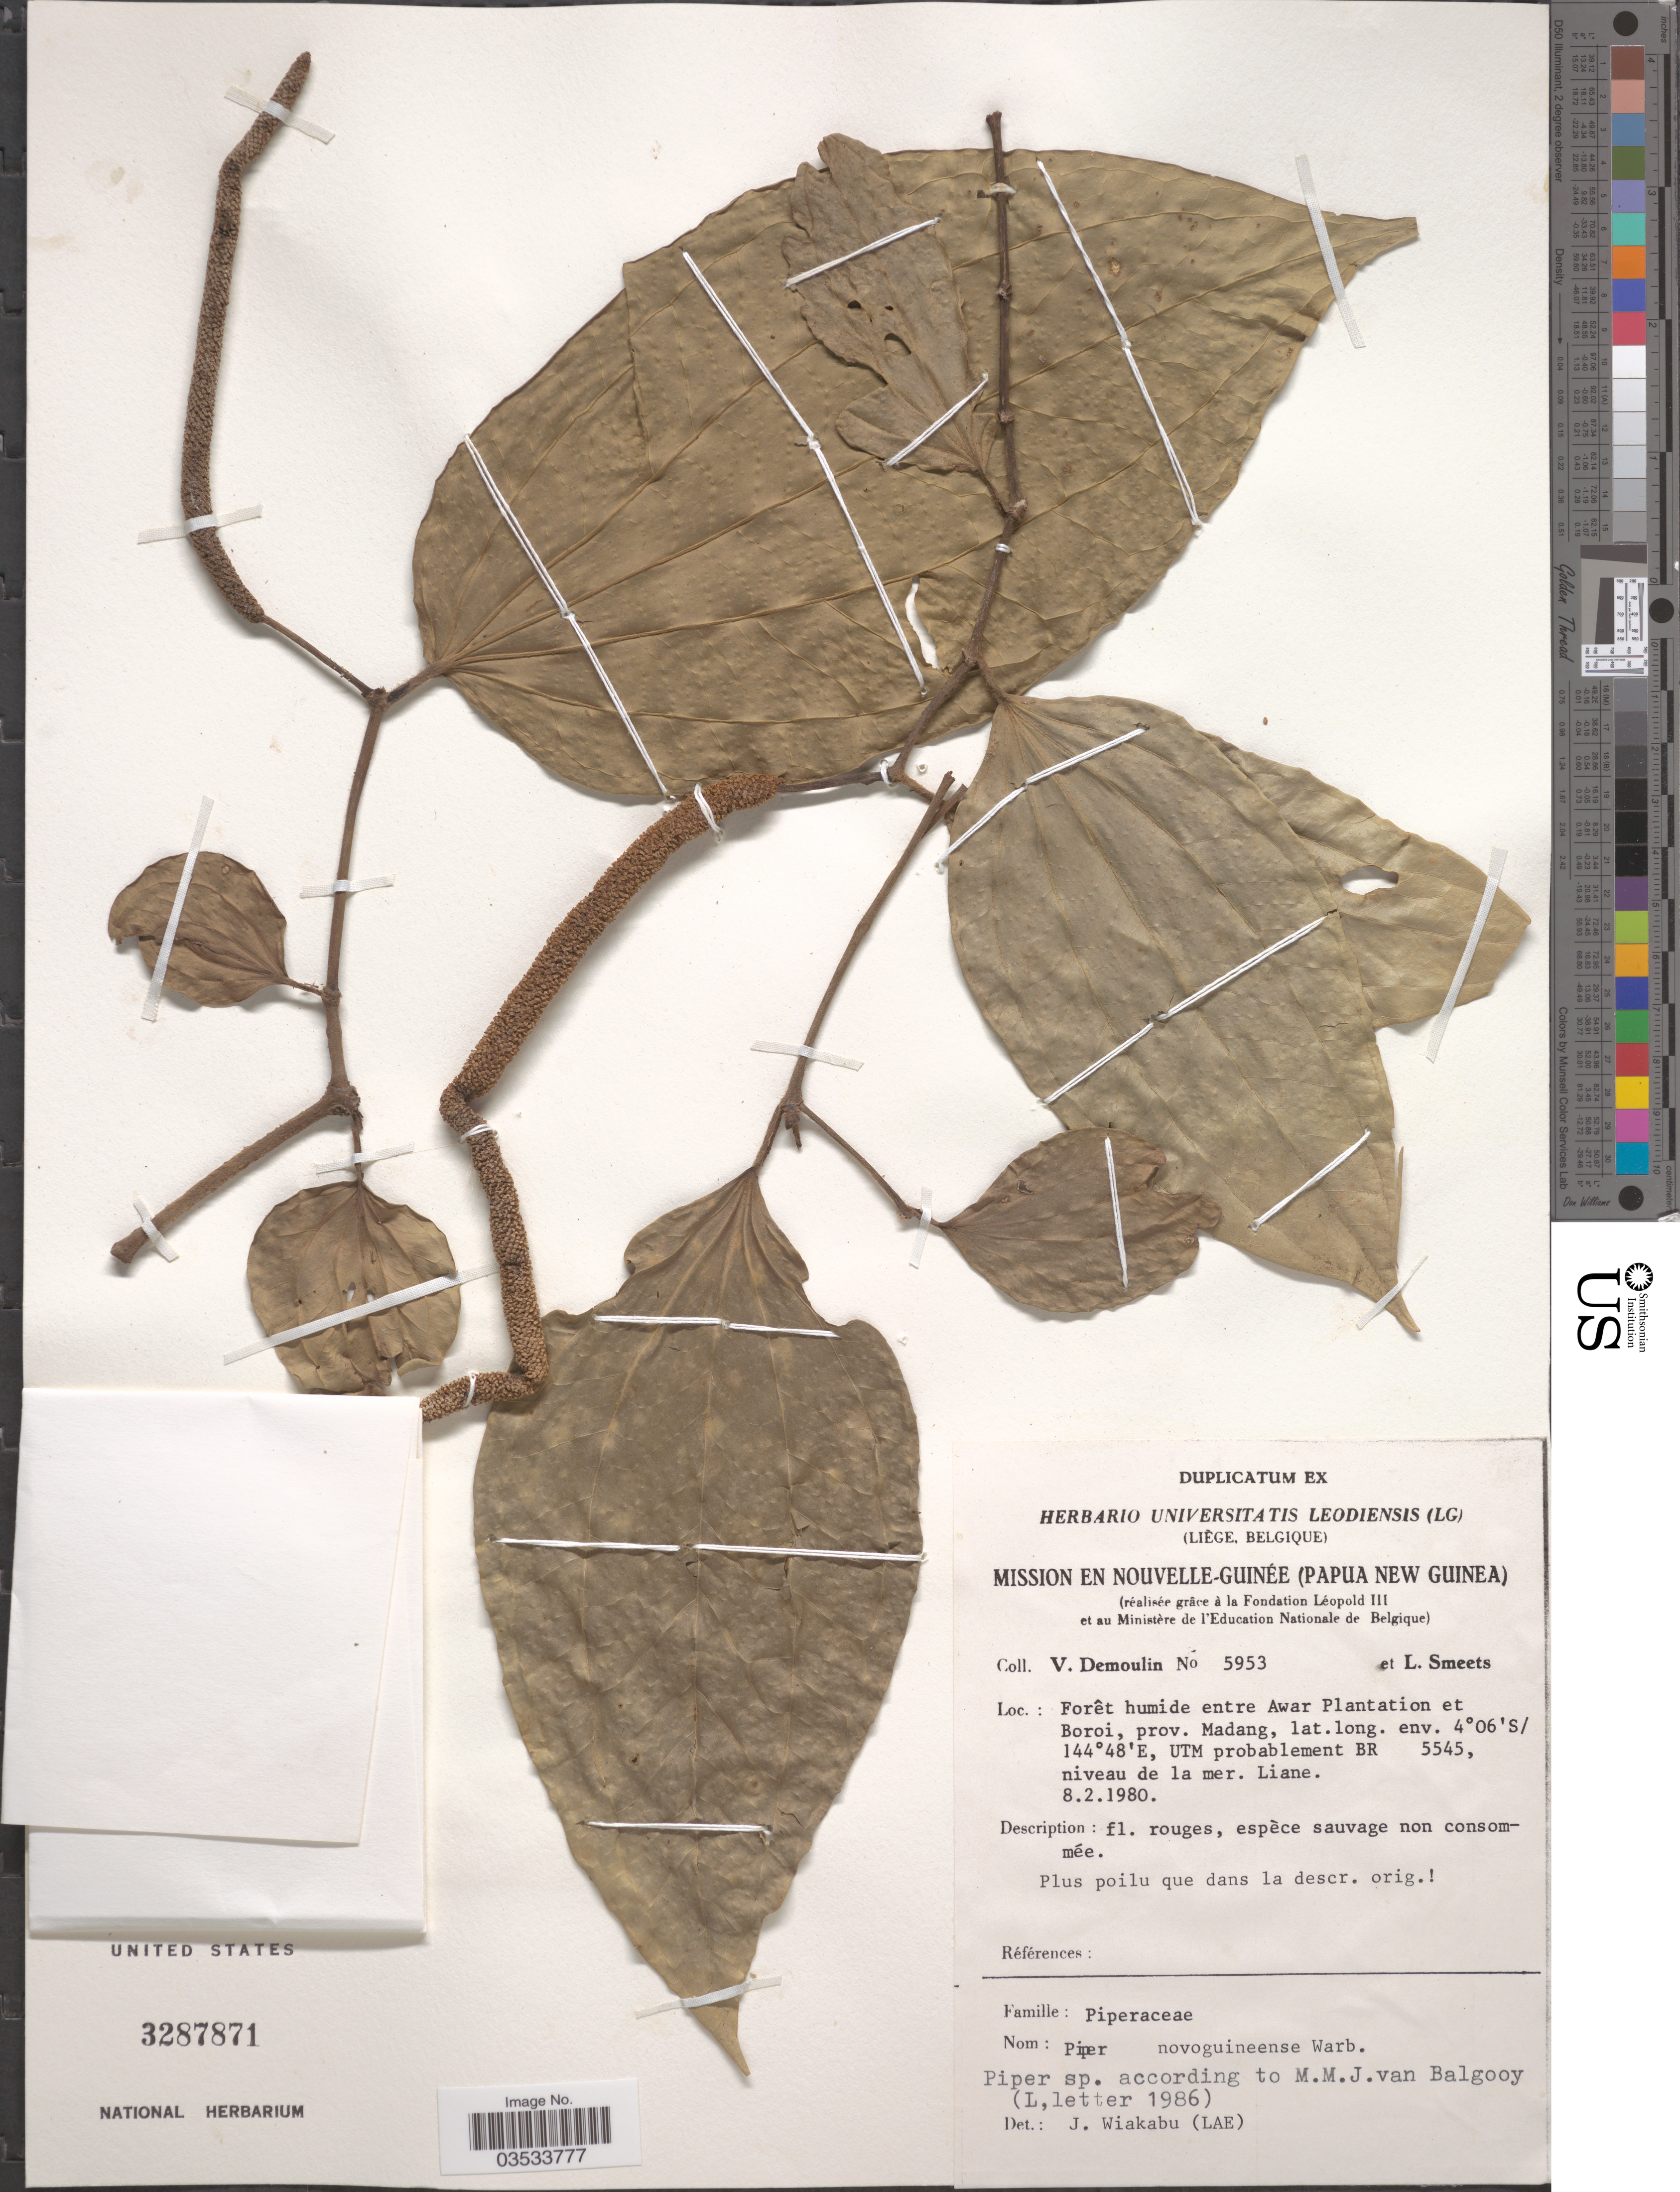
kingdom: Plantae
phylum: Tracheophyta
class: Magnoliopsida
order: Piperales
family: Piperaceae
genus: Piper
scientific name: Piper novoguineense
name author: Warb.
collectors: V. Demoulin & L. Smeets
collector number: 5953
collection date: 1980-02-08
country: Papua New Guinea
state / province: Madang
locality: Forêt humide entre Awar Plantation et Boroi. UTM probablement BR 5545, niveau de la mer.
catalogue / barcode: US 3287871